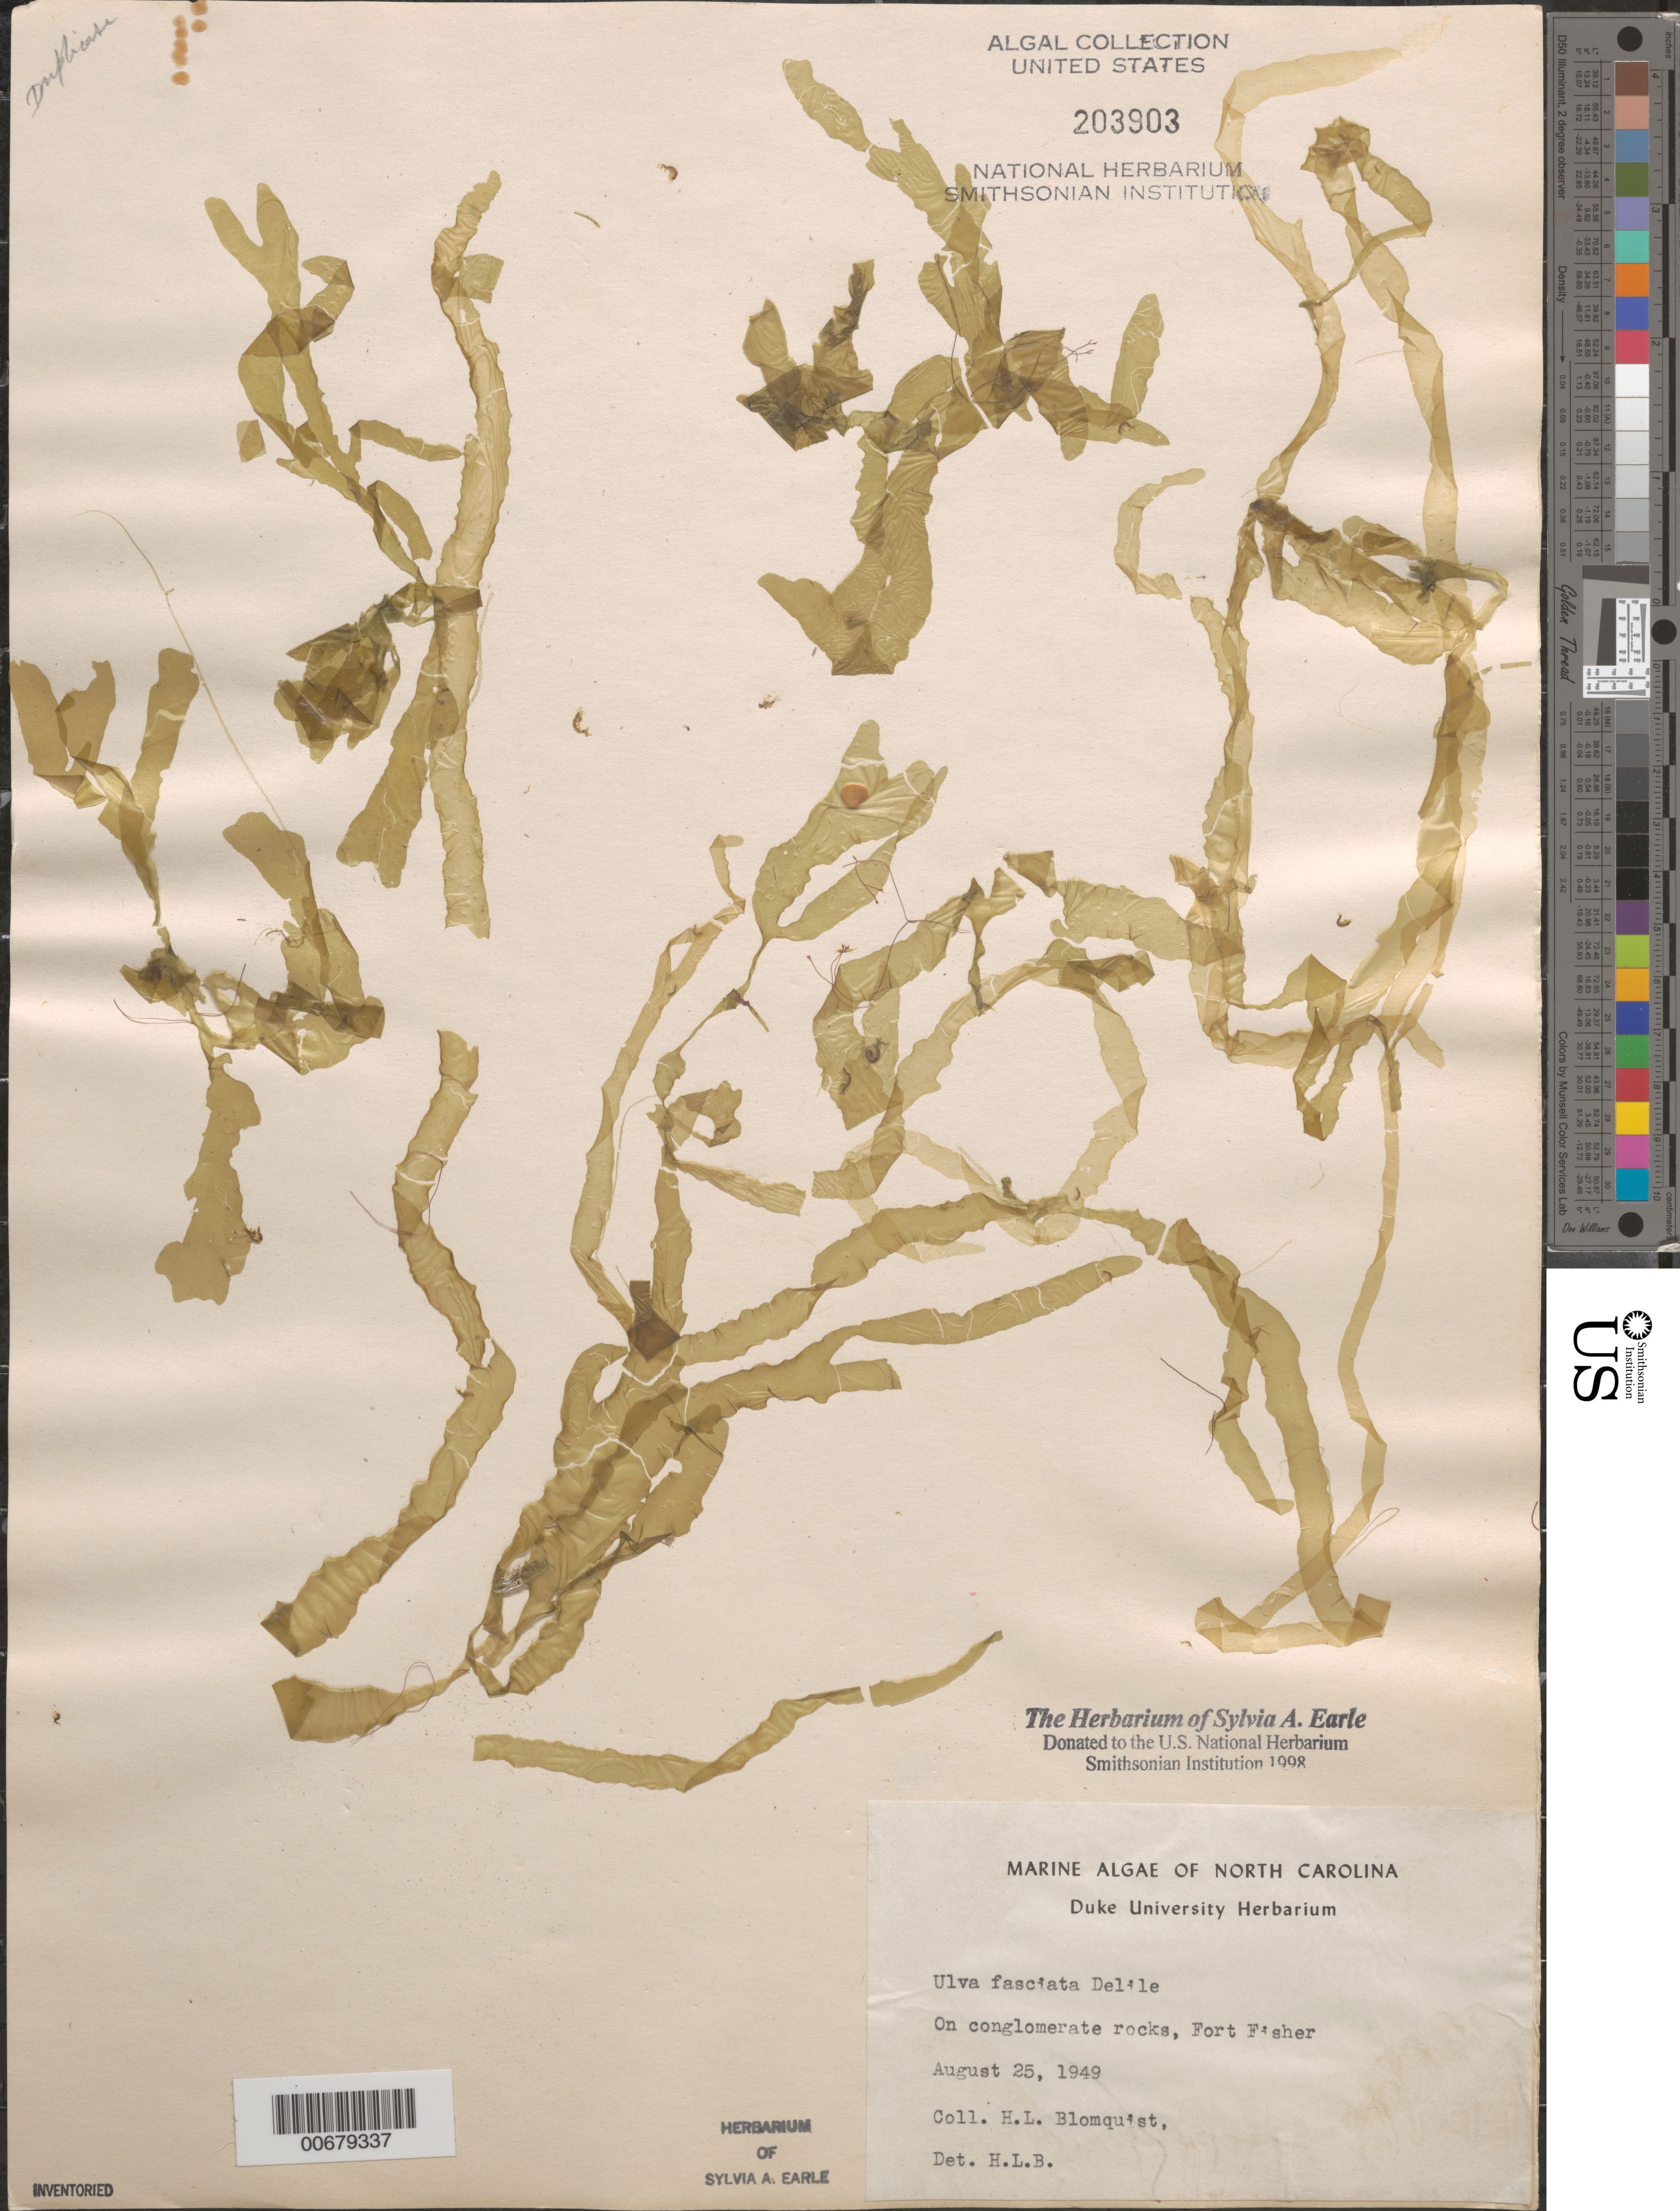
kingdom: Plantae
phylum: Chlorophyta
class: Ulvophyceae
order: Ulvales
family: Ulvaceae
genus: Ulva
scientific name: Ulva lactuca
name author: L.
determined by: Algae name updating Project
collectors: H. Blomquist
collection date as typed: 25 Aug 1949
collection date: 1949-08-25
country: United States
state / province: North Carolina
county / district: New Hanover County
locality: Fort Fisher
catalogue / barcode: US 203903